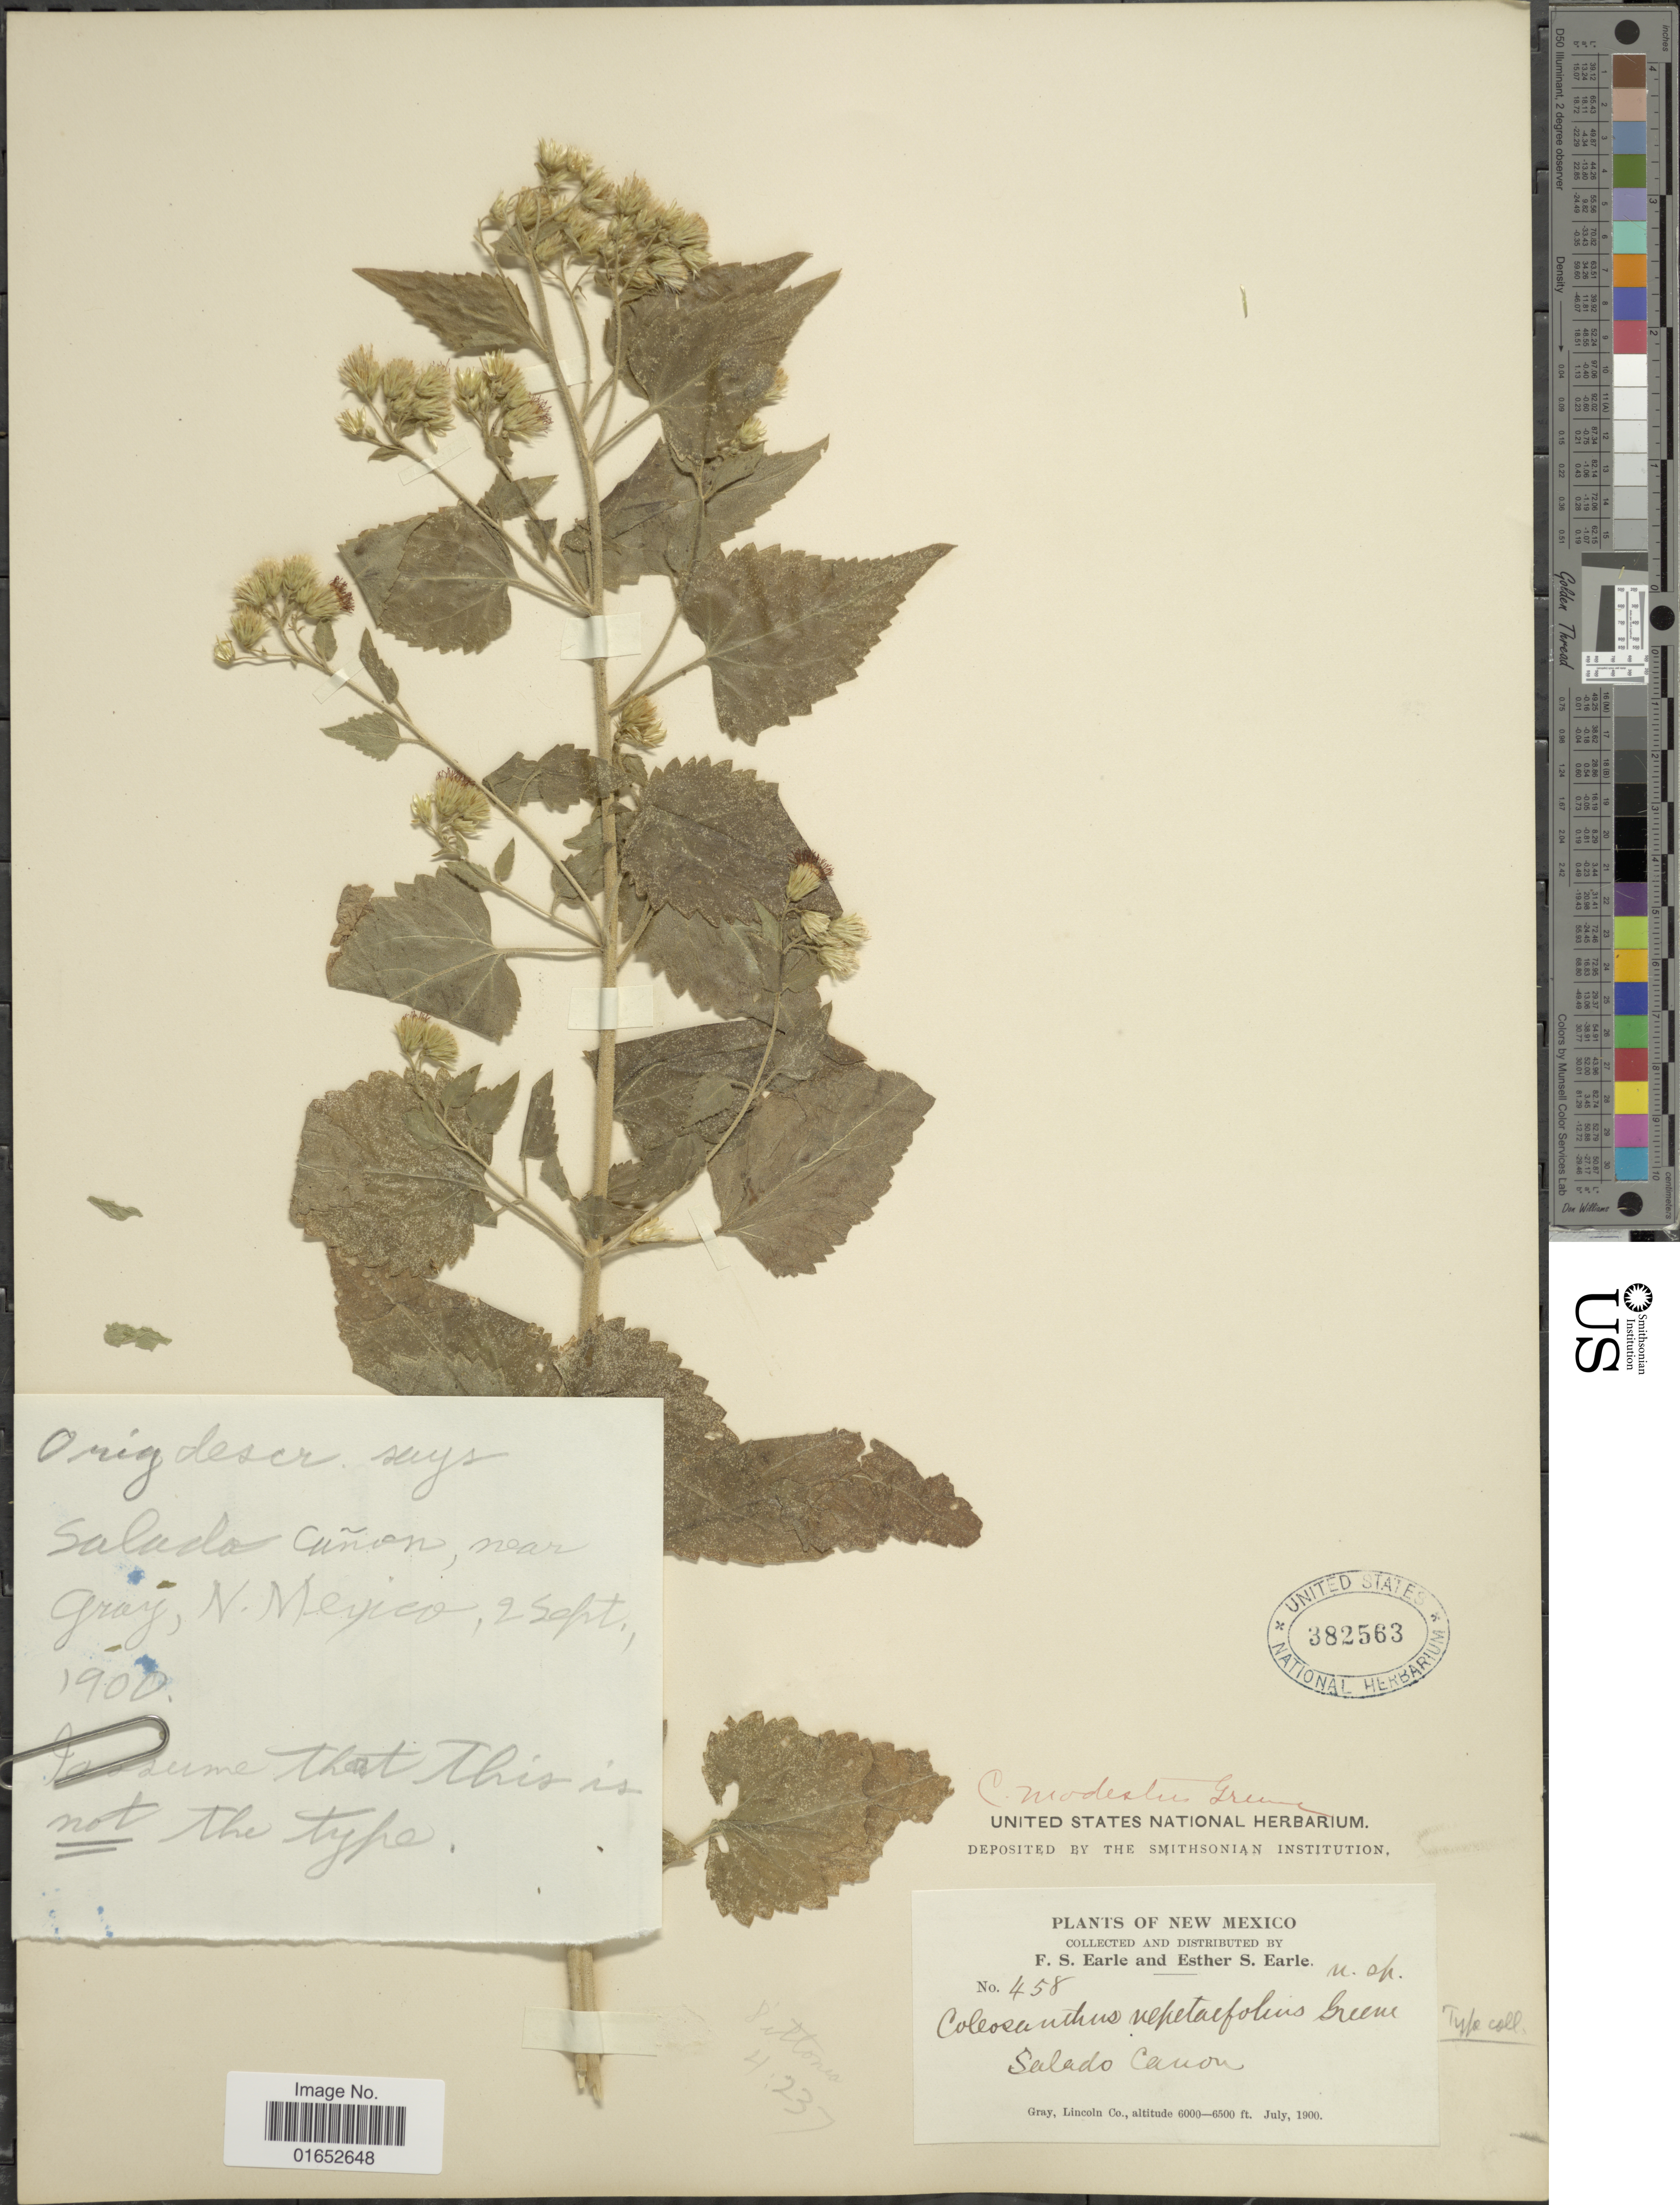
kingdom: Plantae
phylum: Tracheophyta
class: Magnoliopsida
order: Asterales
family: Asteraceae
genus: Brickelliastrum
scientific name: Brickelliastrum fendleri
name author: (A. Gray) R.M. King & H. Rob.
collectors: F. S. Earle & E. S. Earle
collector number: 458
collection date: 1900-07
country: United States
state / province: New Mexico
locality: Salado Canon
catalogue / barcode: US 382563